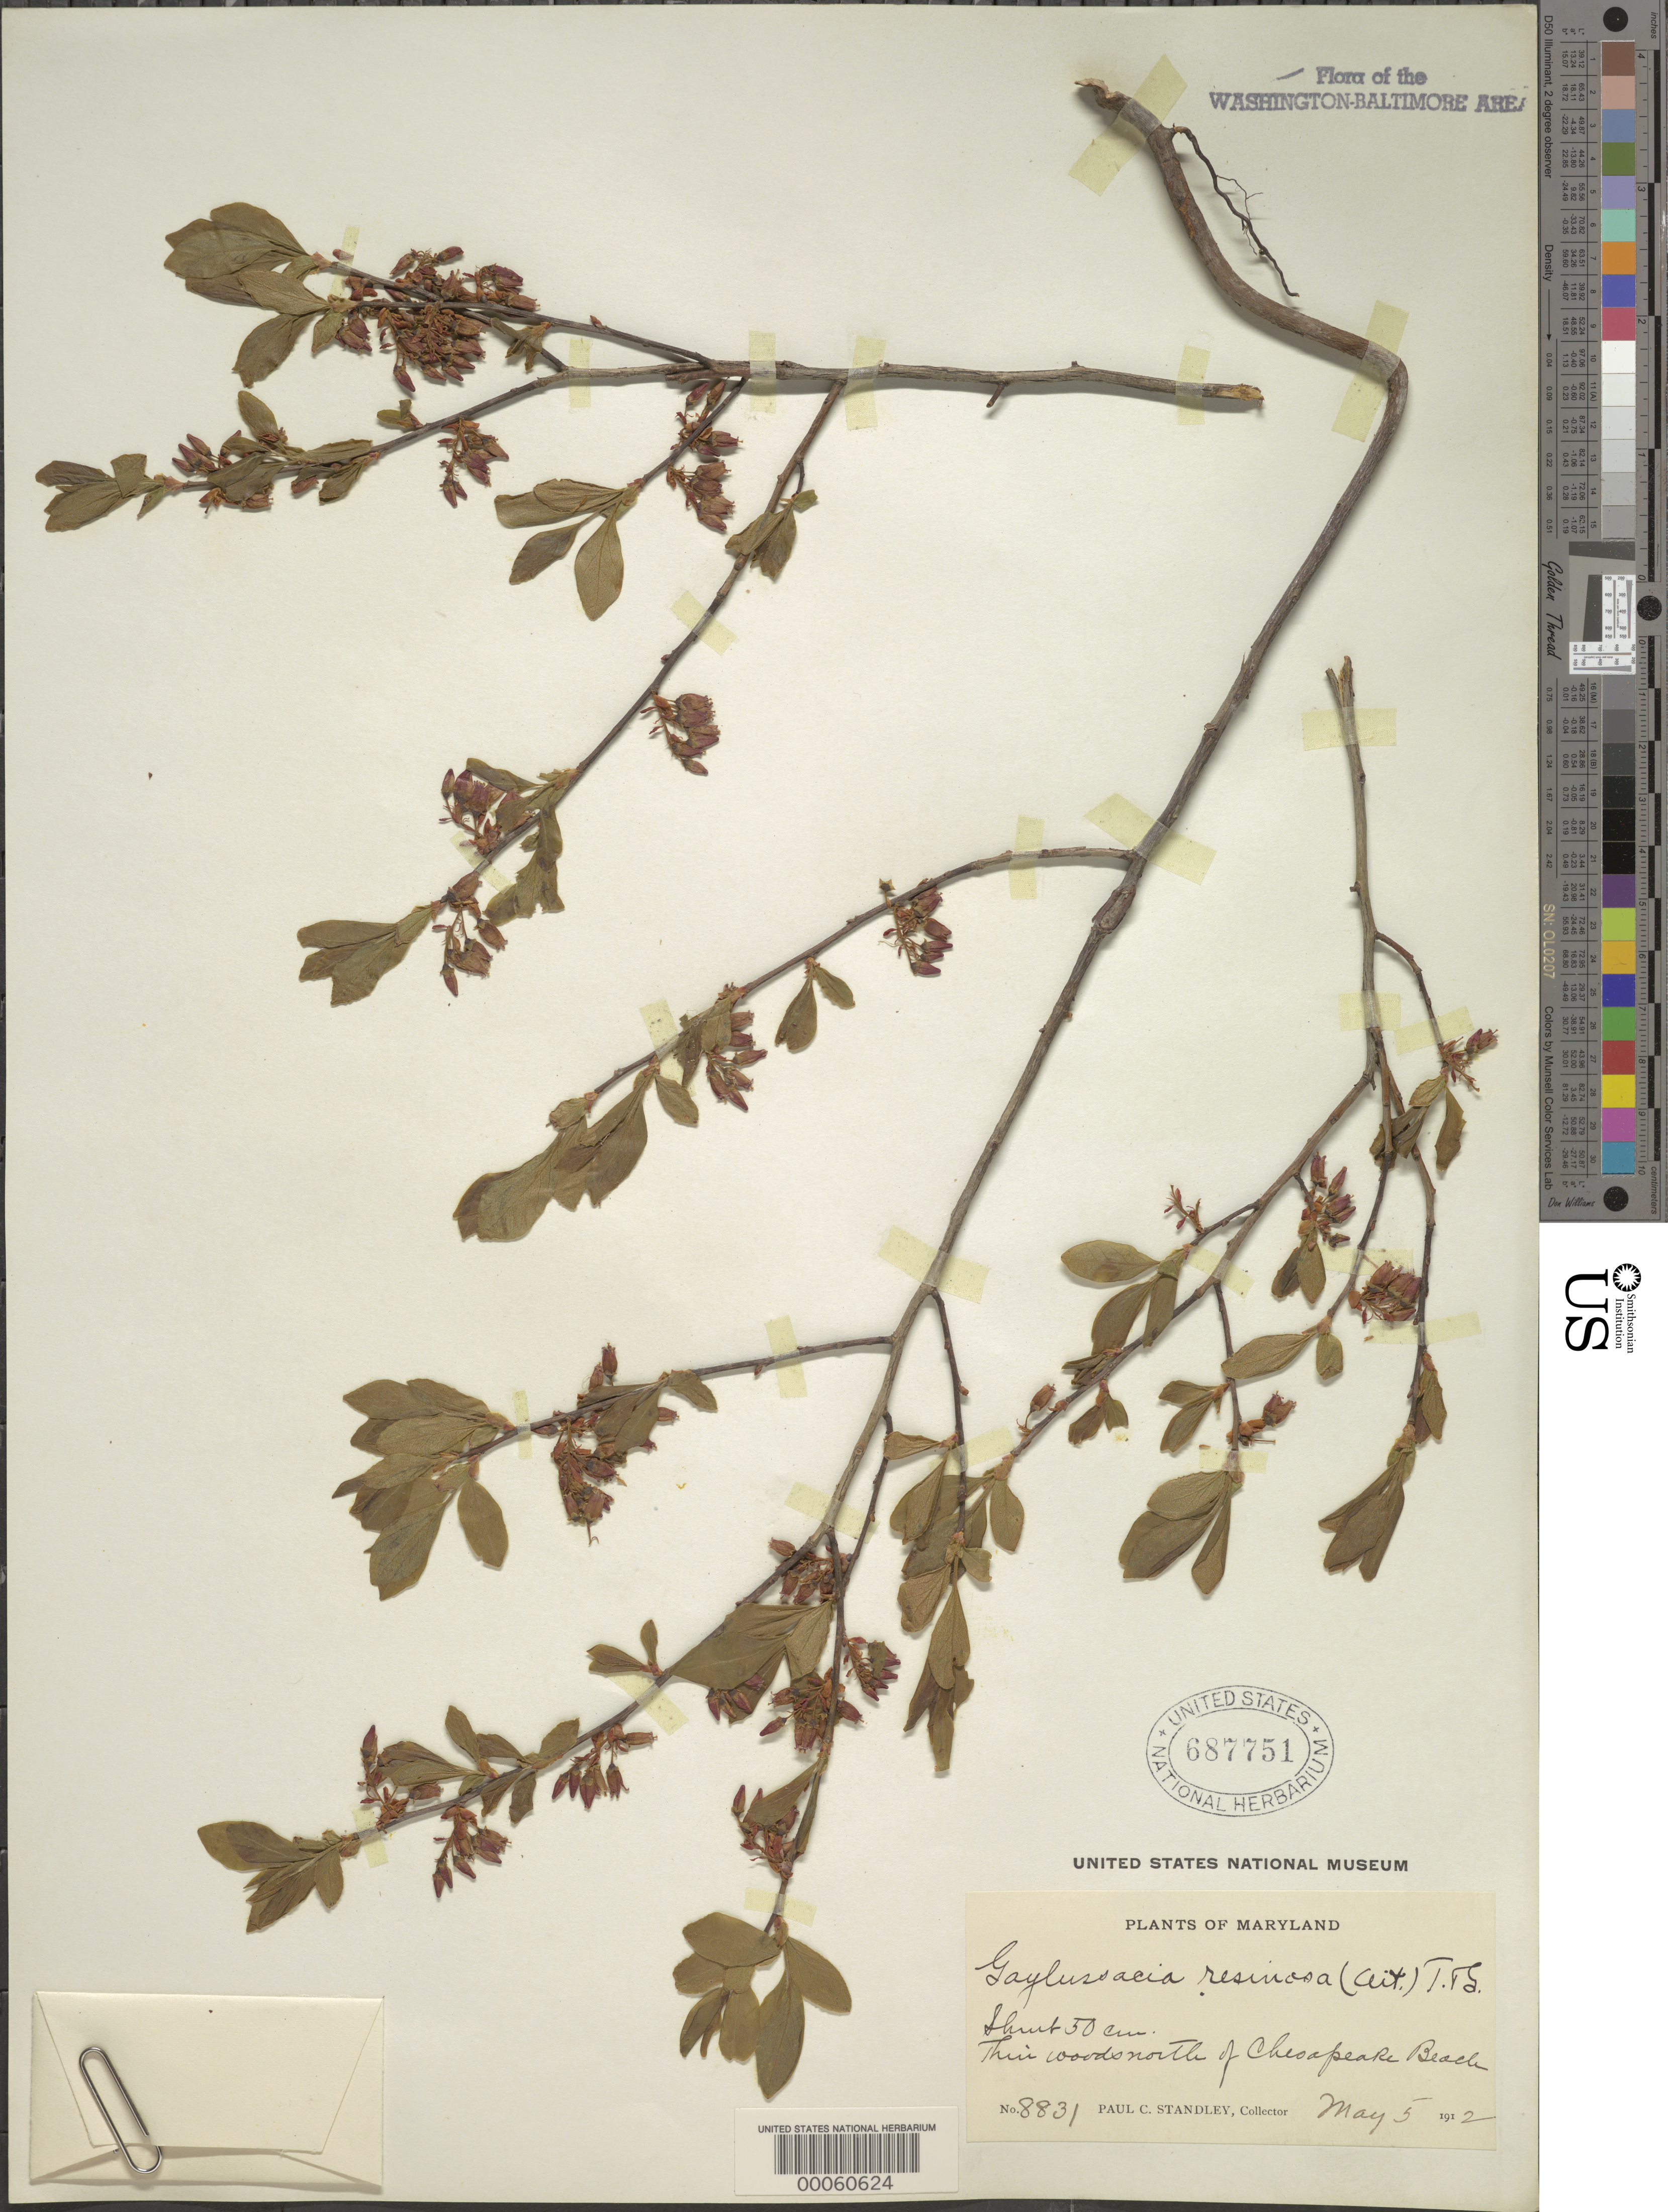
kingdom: Plantae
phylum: Tracheophyta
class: Magnoliopsida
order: Ericales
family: Ericaceae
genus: Gaylussacia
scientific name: Gaylussacia baccata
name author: (Wangenh.) K. Koch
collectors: P. C. Standley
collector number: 8831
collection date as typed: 05 May 1912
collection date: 1912-05-05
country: United States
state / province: Maryland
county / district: Calvert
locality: North of Chesapeake Beach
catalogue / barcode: US 687751